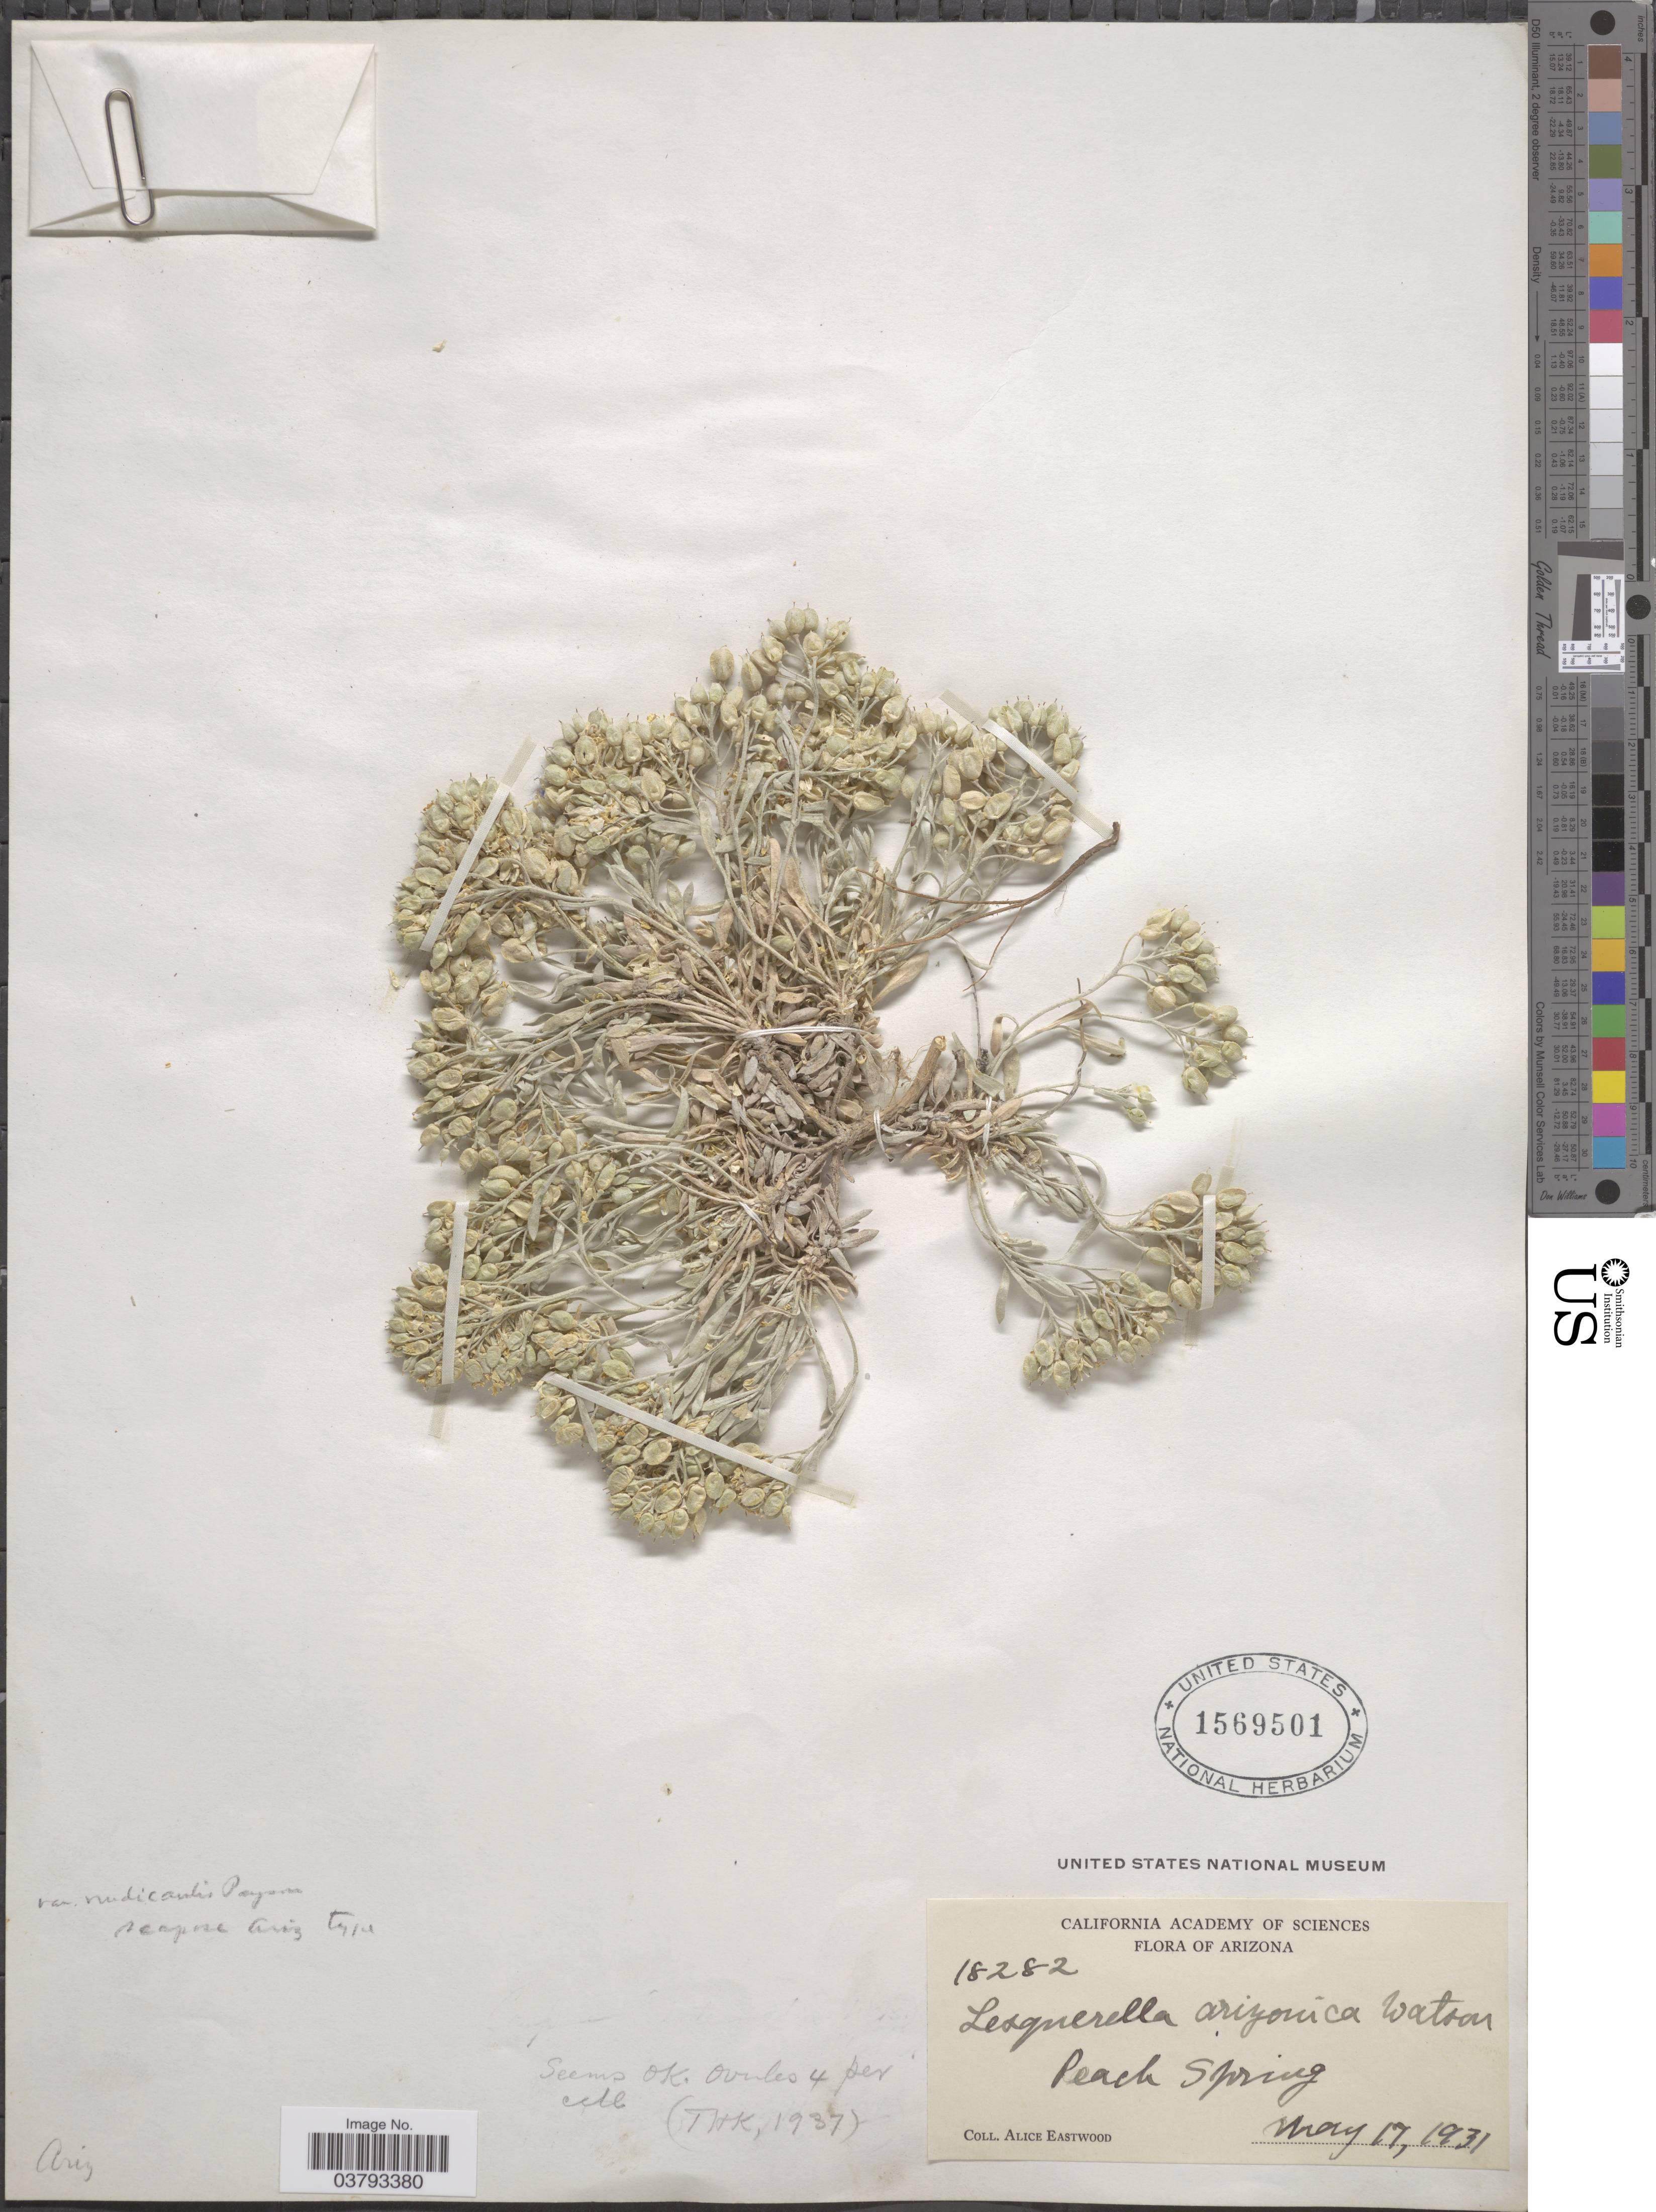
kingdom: Plantae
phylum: Tracheophyta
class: Magnoliopsida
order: Brassicales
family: Brassicaceae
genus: Lesquerella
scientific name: Lesquerella arizonica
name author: S. Watson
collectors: A. Eastwood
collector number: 18282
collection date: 1931-05-17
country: United States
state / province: Arizona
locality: Peach Spring.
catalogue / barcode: US 1569501